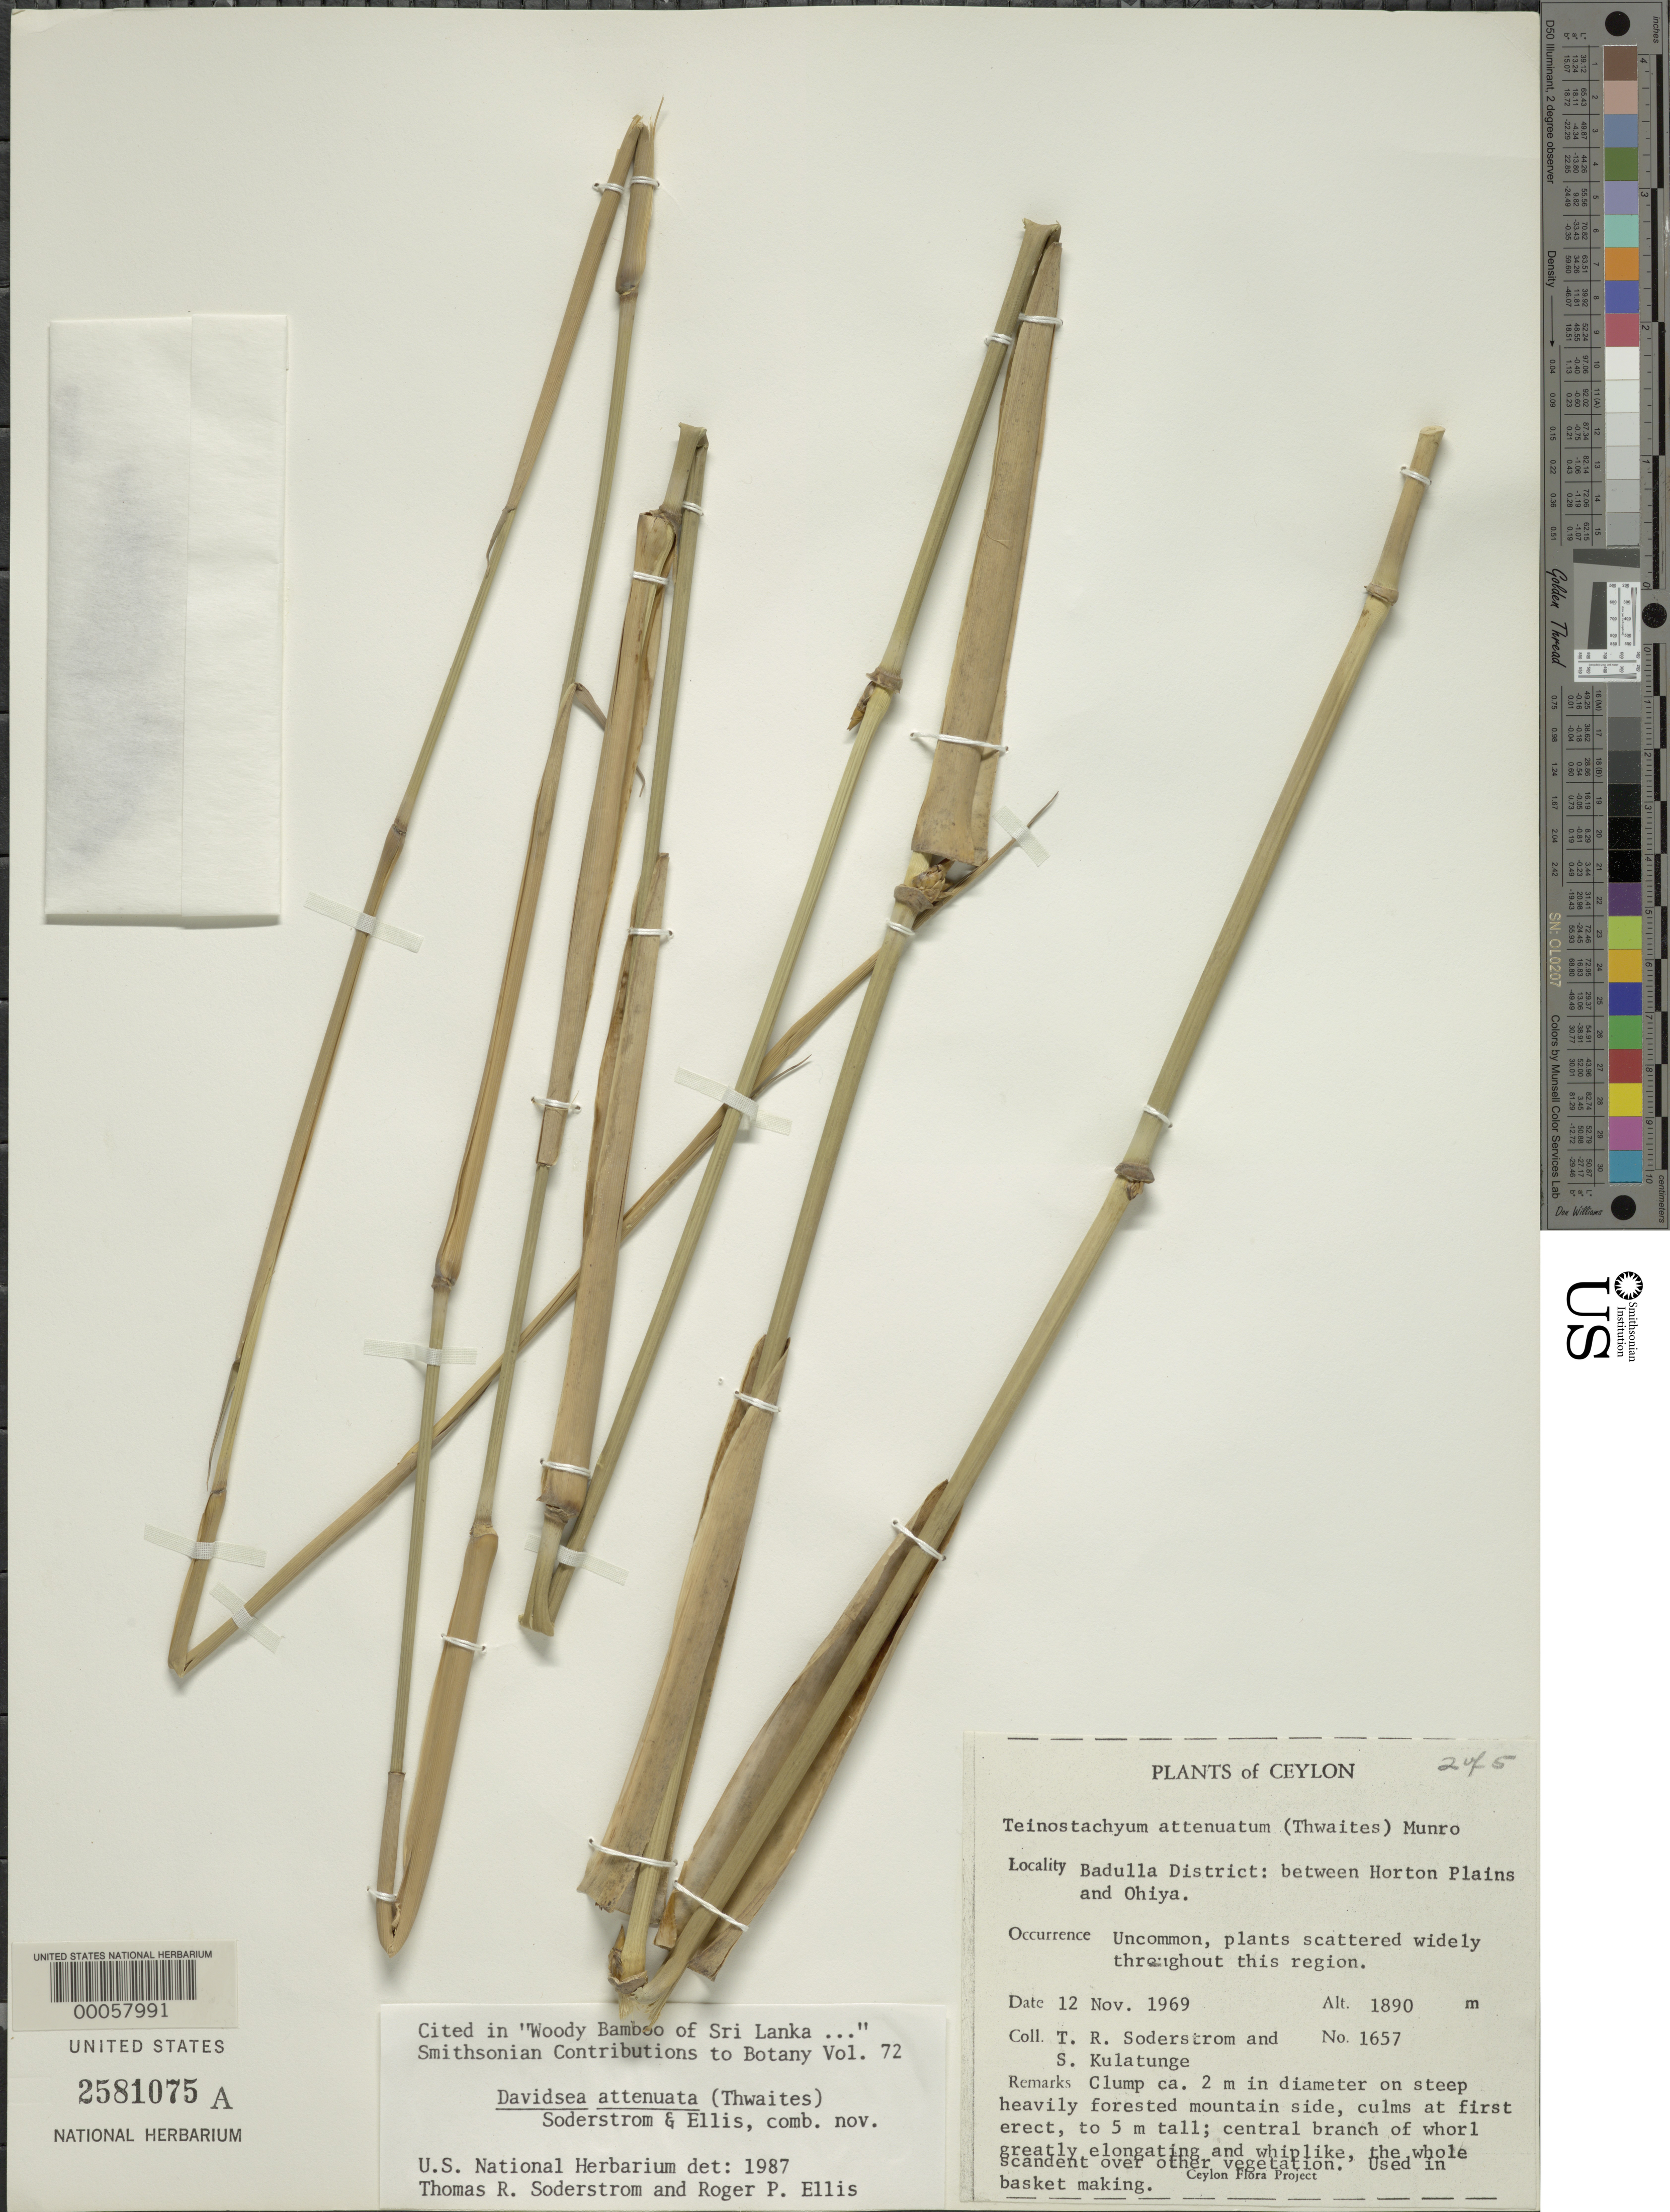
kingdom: Plantae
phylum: Tracheophyta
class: Liliopsida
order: Poales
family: Poaceae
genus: Davidsea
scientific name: Davidsea attenuata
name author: (Thwaites) Soderstr. & R.P. Ellis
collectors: T. R. Soderstrom & S. Kulatunge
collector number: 1657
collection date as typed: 12 Nov 1969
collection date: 1969-11-12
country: Sri Lanka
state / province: Uva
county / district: Badulla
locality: Between horton plains and ohiya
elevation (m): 1890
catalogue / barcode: US 2581075A